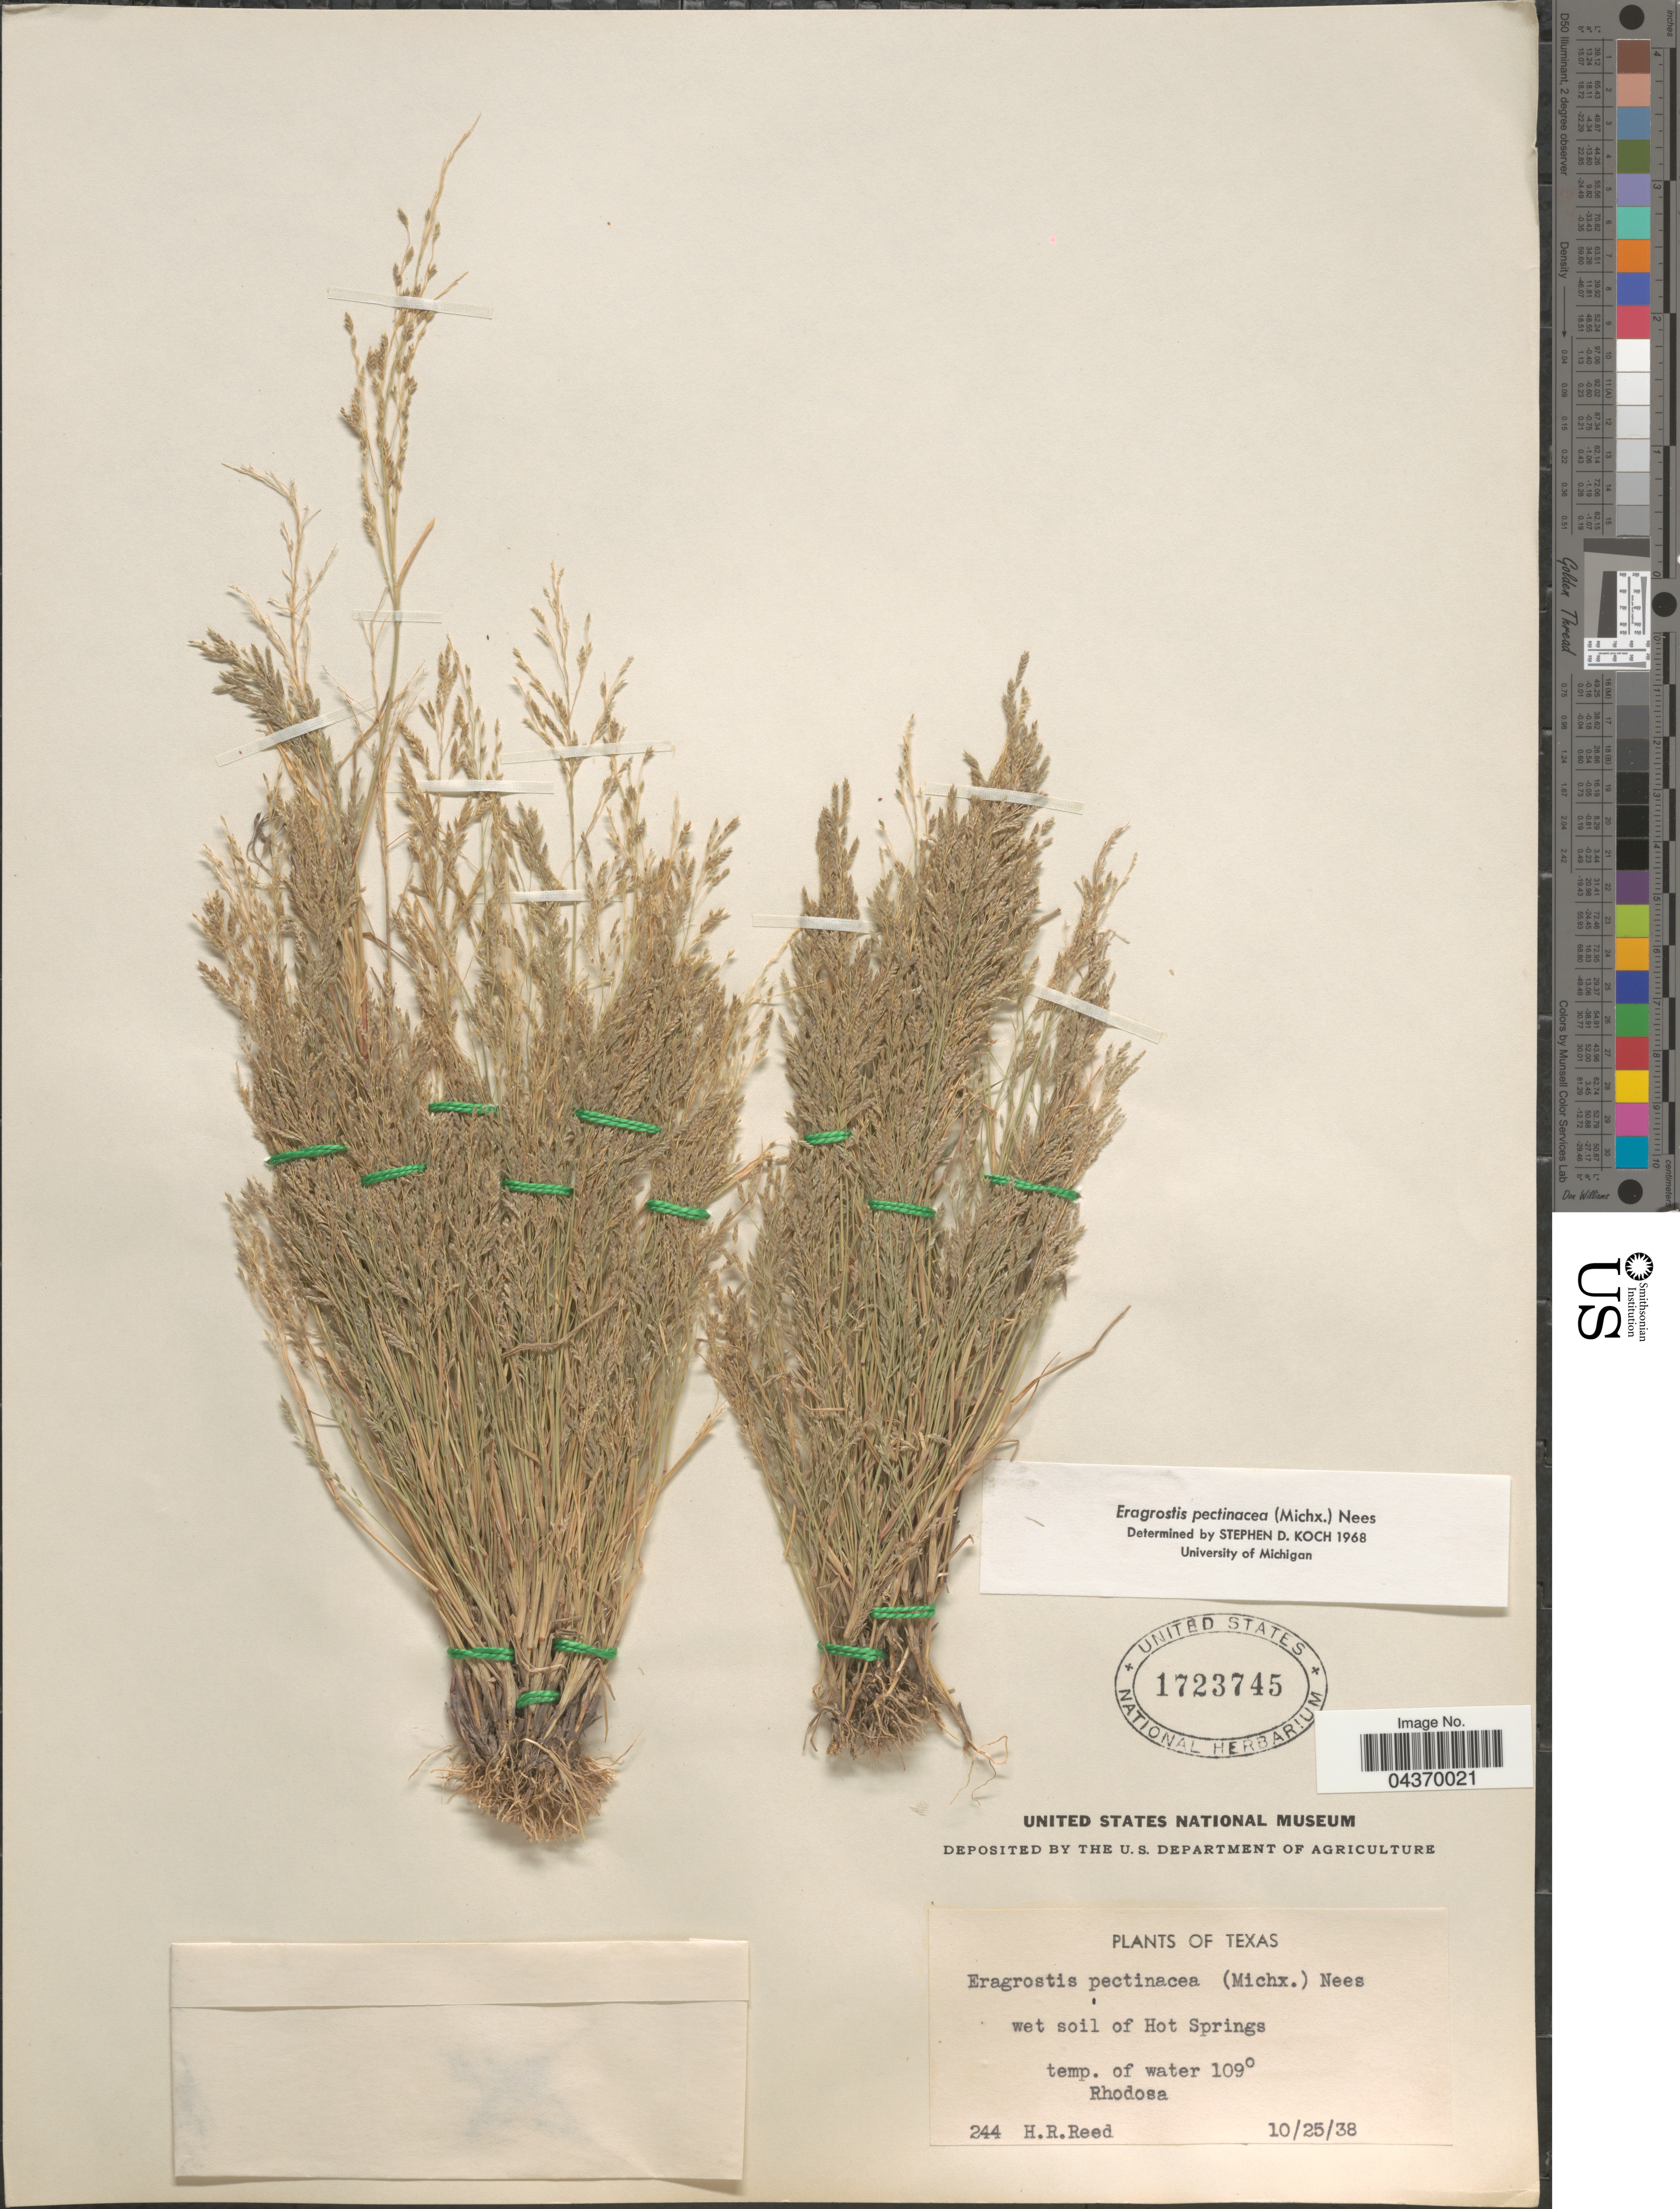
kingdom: Plantae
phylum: Tracheophyta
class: Liliopsida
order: Poales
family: Poaceae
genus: Eragrostis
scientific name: Eragrostis pectinacea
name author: (Michx.) Nees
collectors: H. Reed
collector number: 244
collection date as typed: Transcribed d/m/y: 25/10/38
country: United States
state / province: Texas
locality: Wet soil of Hot Springs.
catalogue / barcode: US 1723745